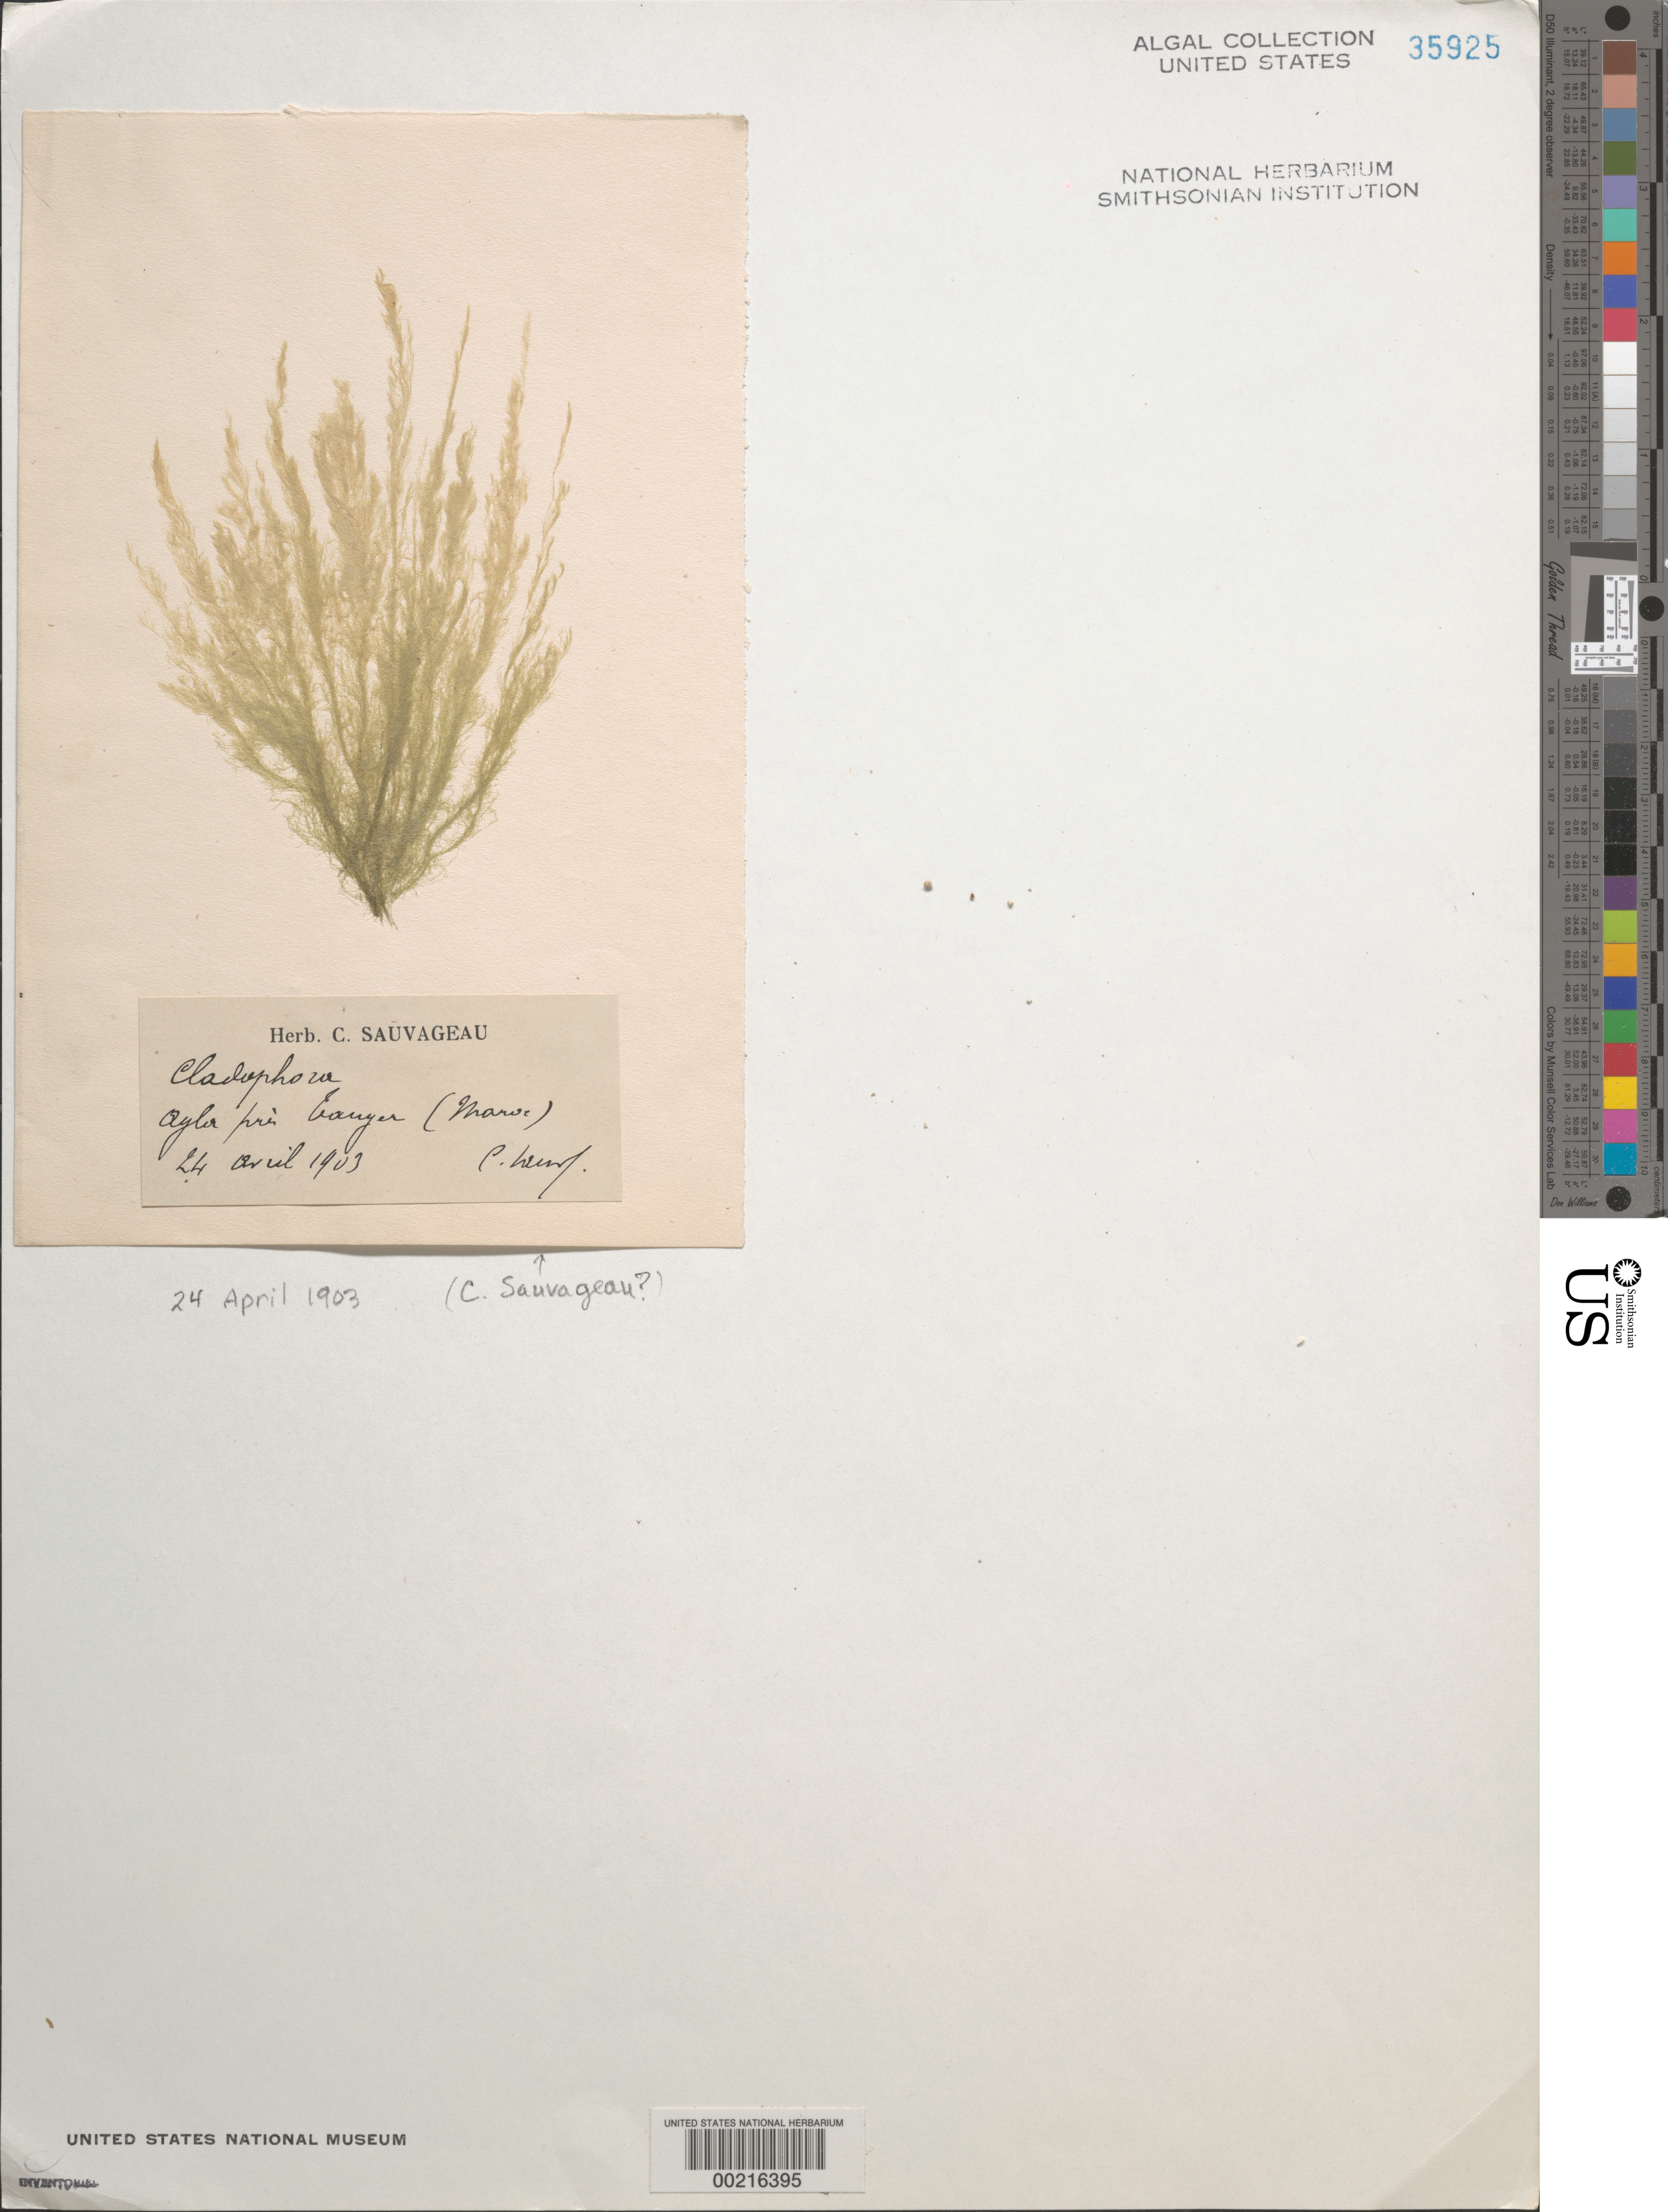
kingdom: Plantae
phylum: Chlorophyta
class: Ulvophyceae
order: Cladophorales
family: Cladophoraceae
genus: Cladophora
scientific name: Cladophora sp.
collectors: C. Sauvageau (herbarium)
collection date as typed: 24 Apr 1903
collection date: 1903-04-24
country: France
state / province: Grand Est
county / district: Marne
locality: Ayla, near Eauyer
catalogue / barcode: US 35925